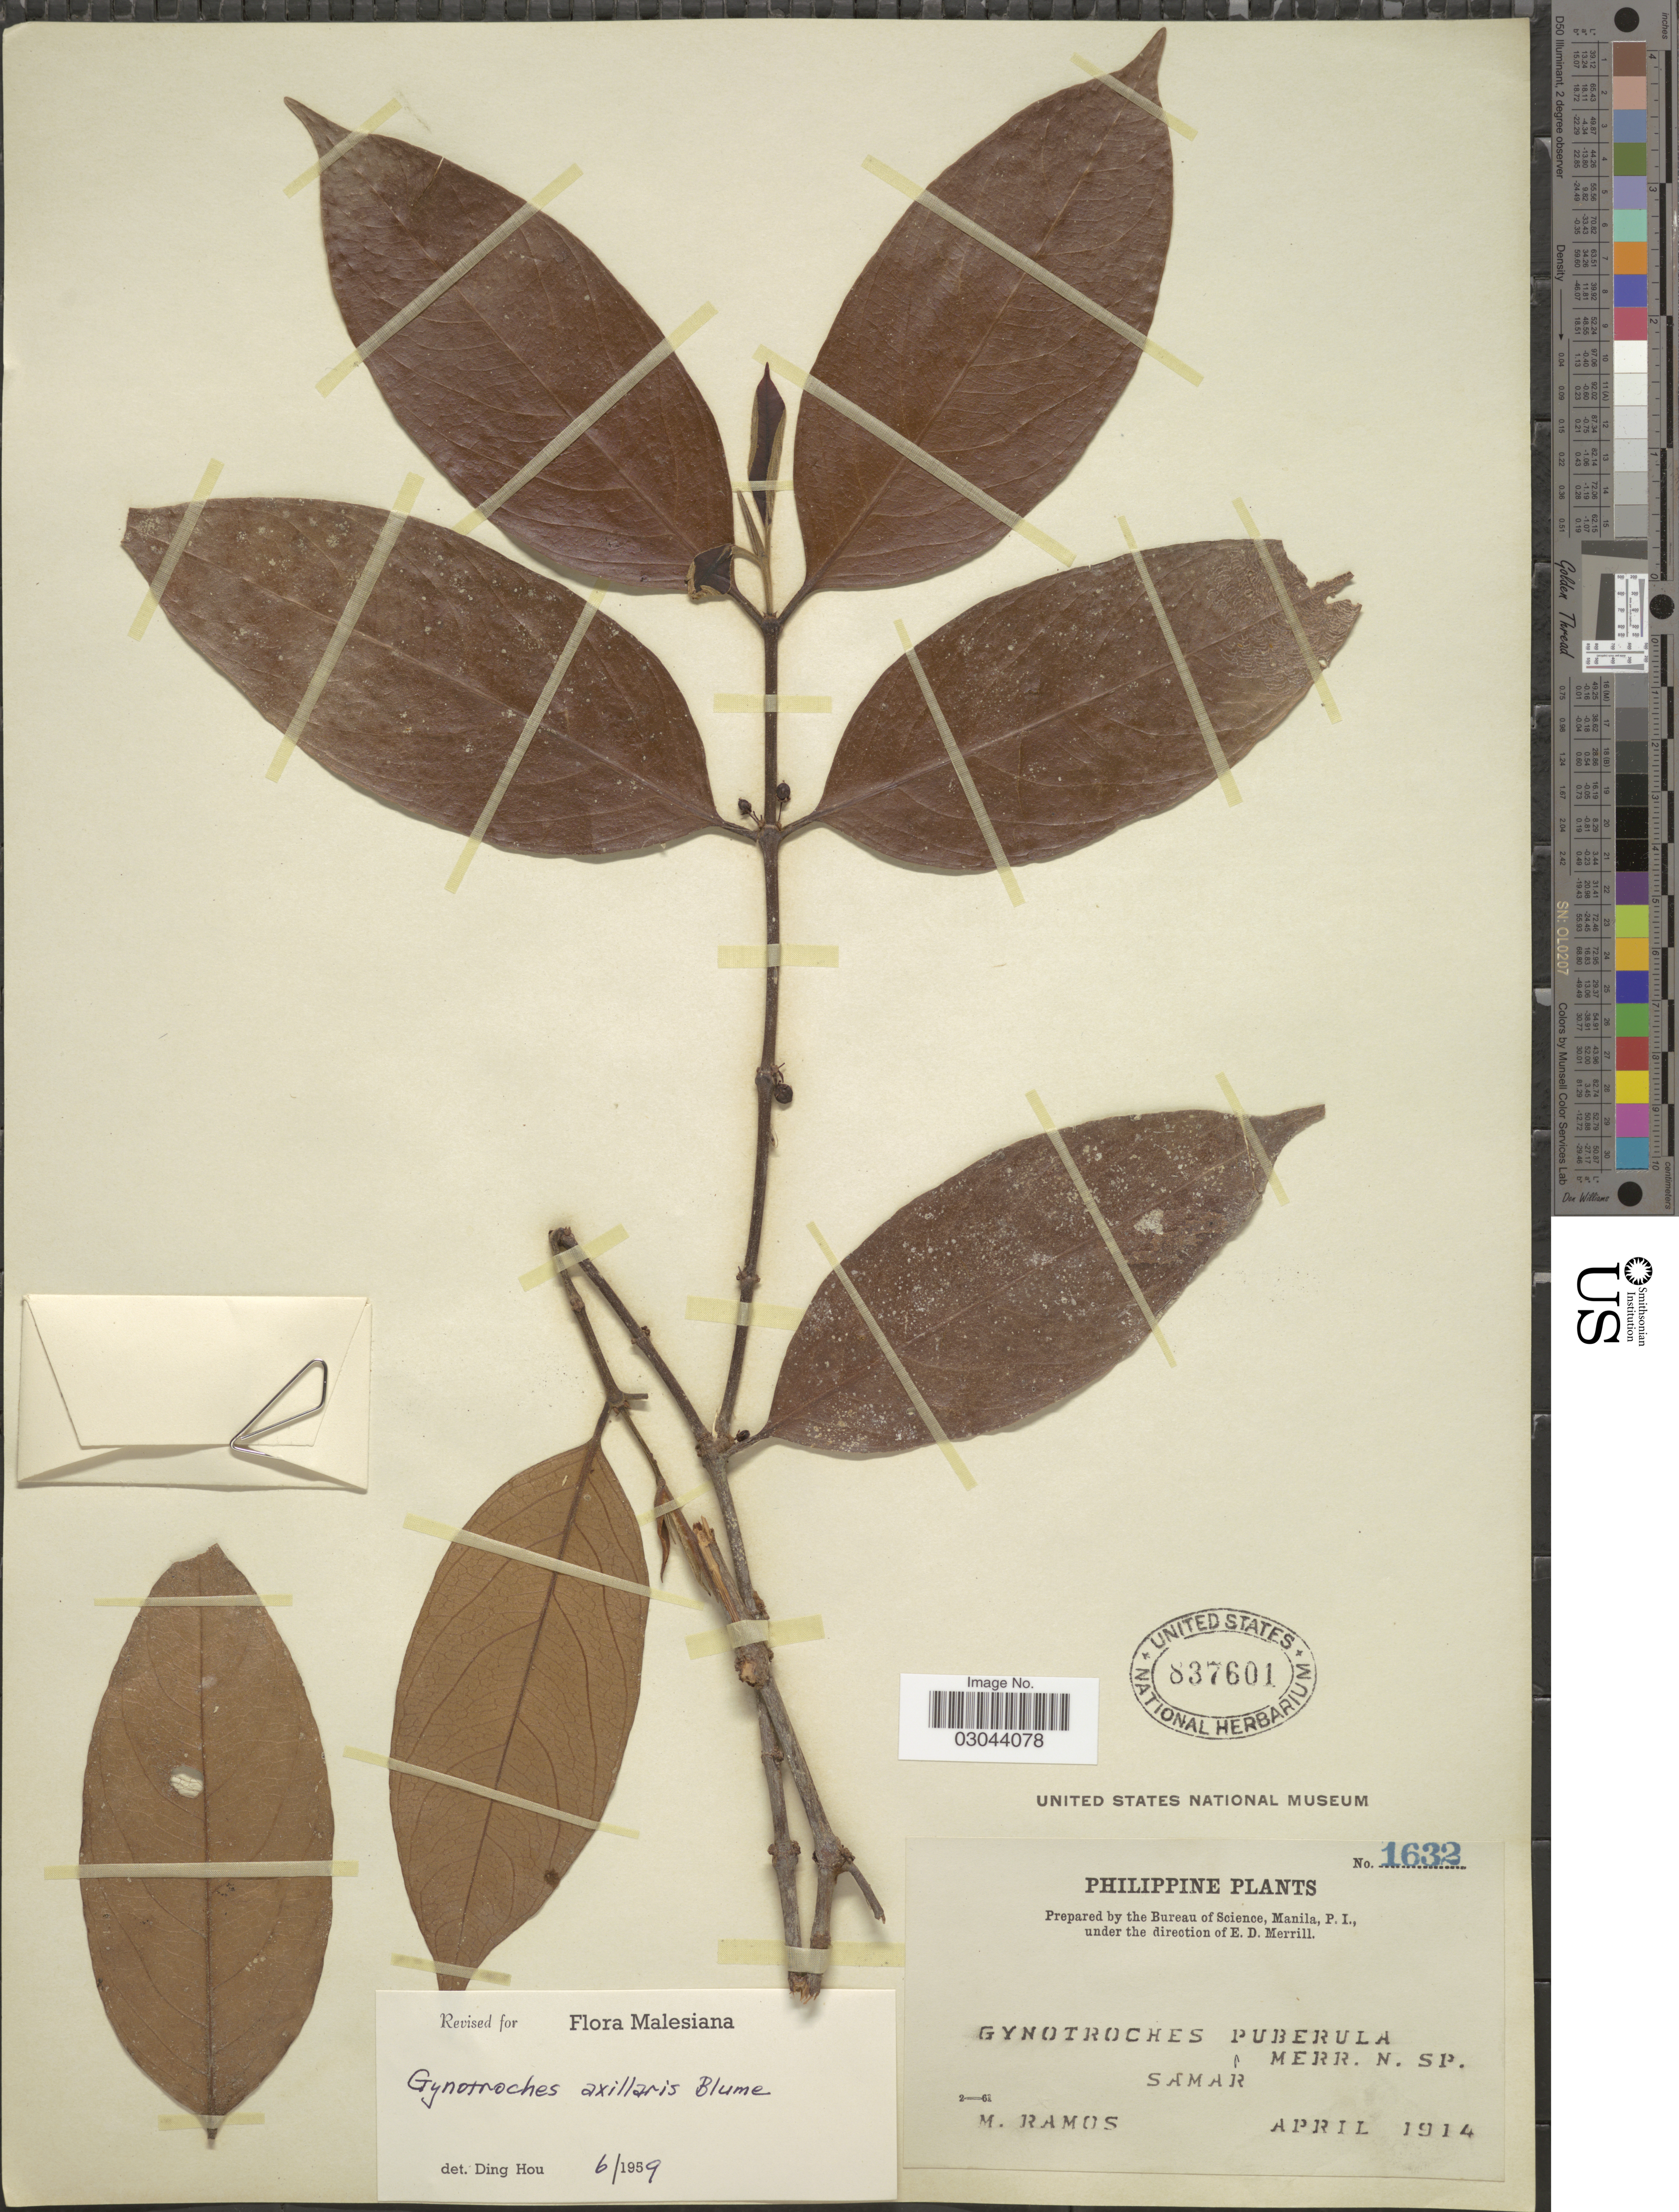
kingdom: Plantae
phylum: Tracheophyta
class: Magnoliopsida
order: Malpighiales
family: Rhizophoraceae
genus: Gynotroches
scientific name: Gynotroches axillaris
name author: Blume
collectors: M. Ramos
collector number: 1632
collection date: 1914-04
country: Philippines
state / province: Eastern Visayas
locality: Samar.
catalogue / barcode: US 837601